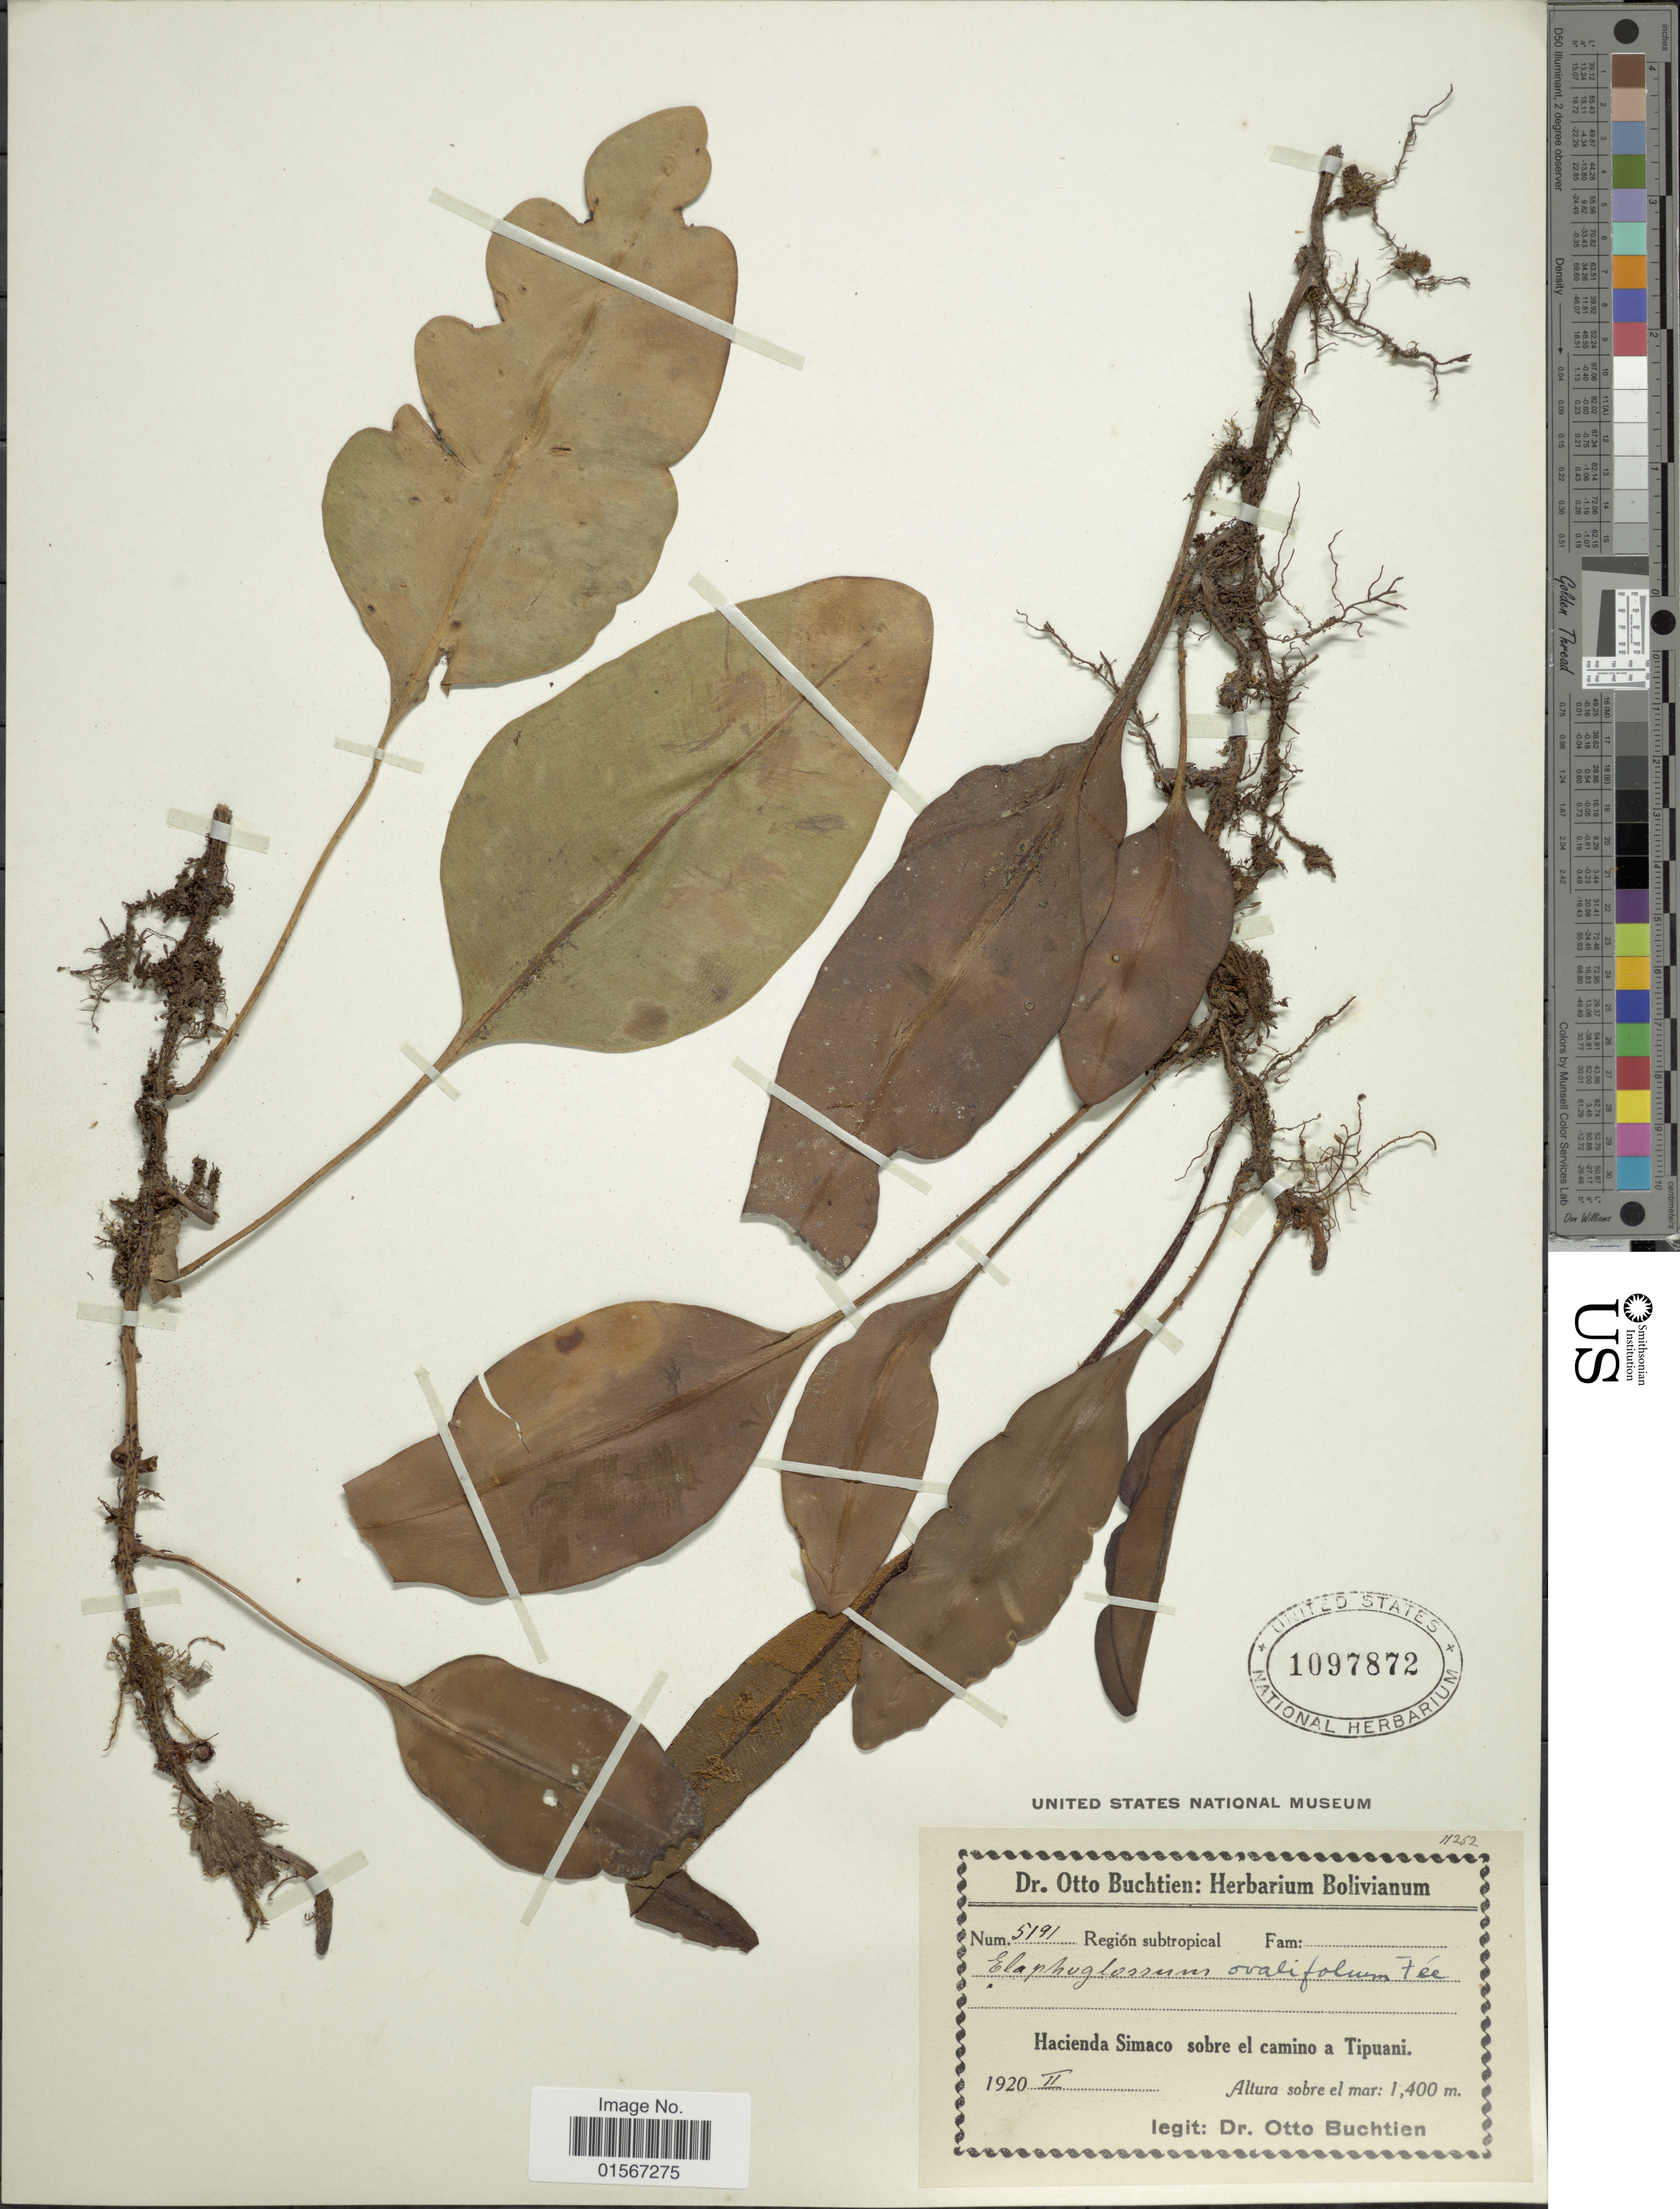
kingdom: Plantae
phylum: Tracheophyta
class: Polypodiopsida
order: Polypodiales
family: Dryopteridaceae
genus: Elaphoglossum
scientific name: Elaphoglossum ovalifolium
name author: (Fée) Christ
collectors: O. Buchtien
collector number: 5191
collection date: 1920-02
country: Bolivia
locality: Hacienda Simaco sobre el camino a Tipuani.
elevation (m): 1400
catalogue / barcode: US 1097872